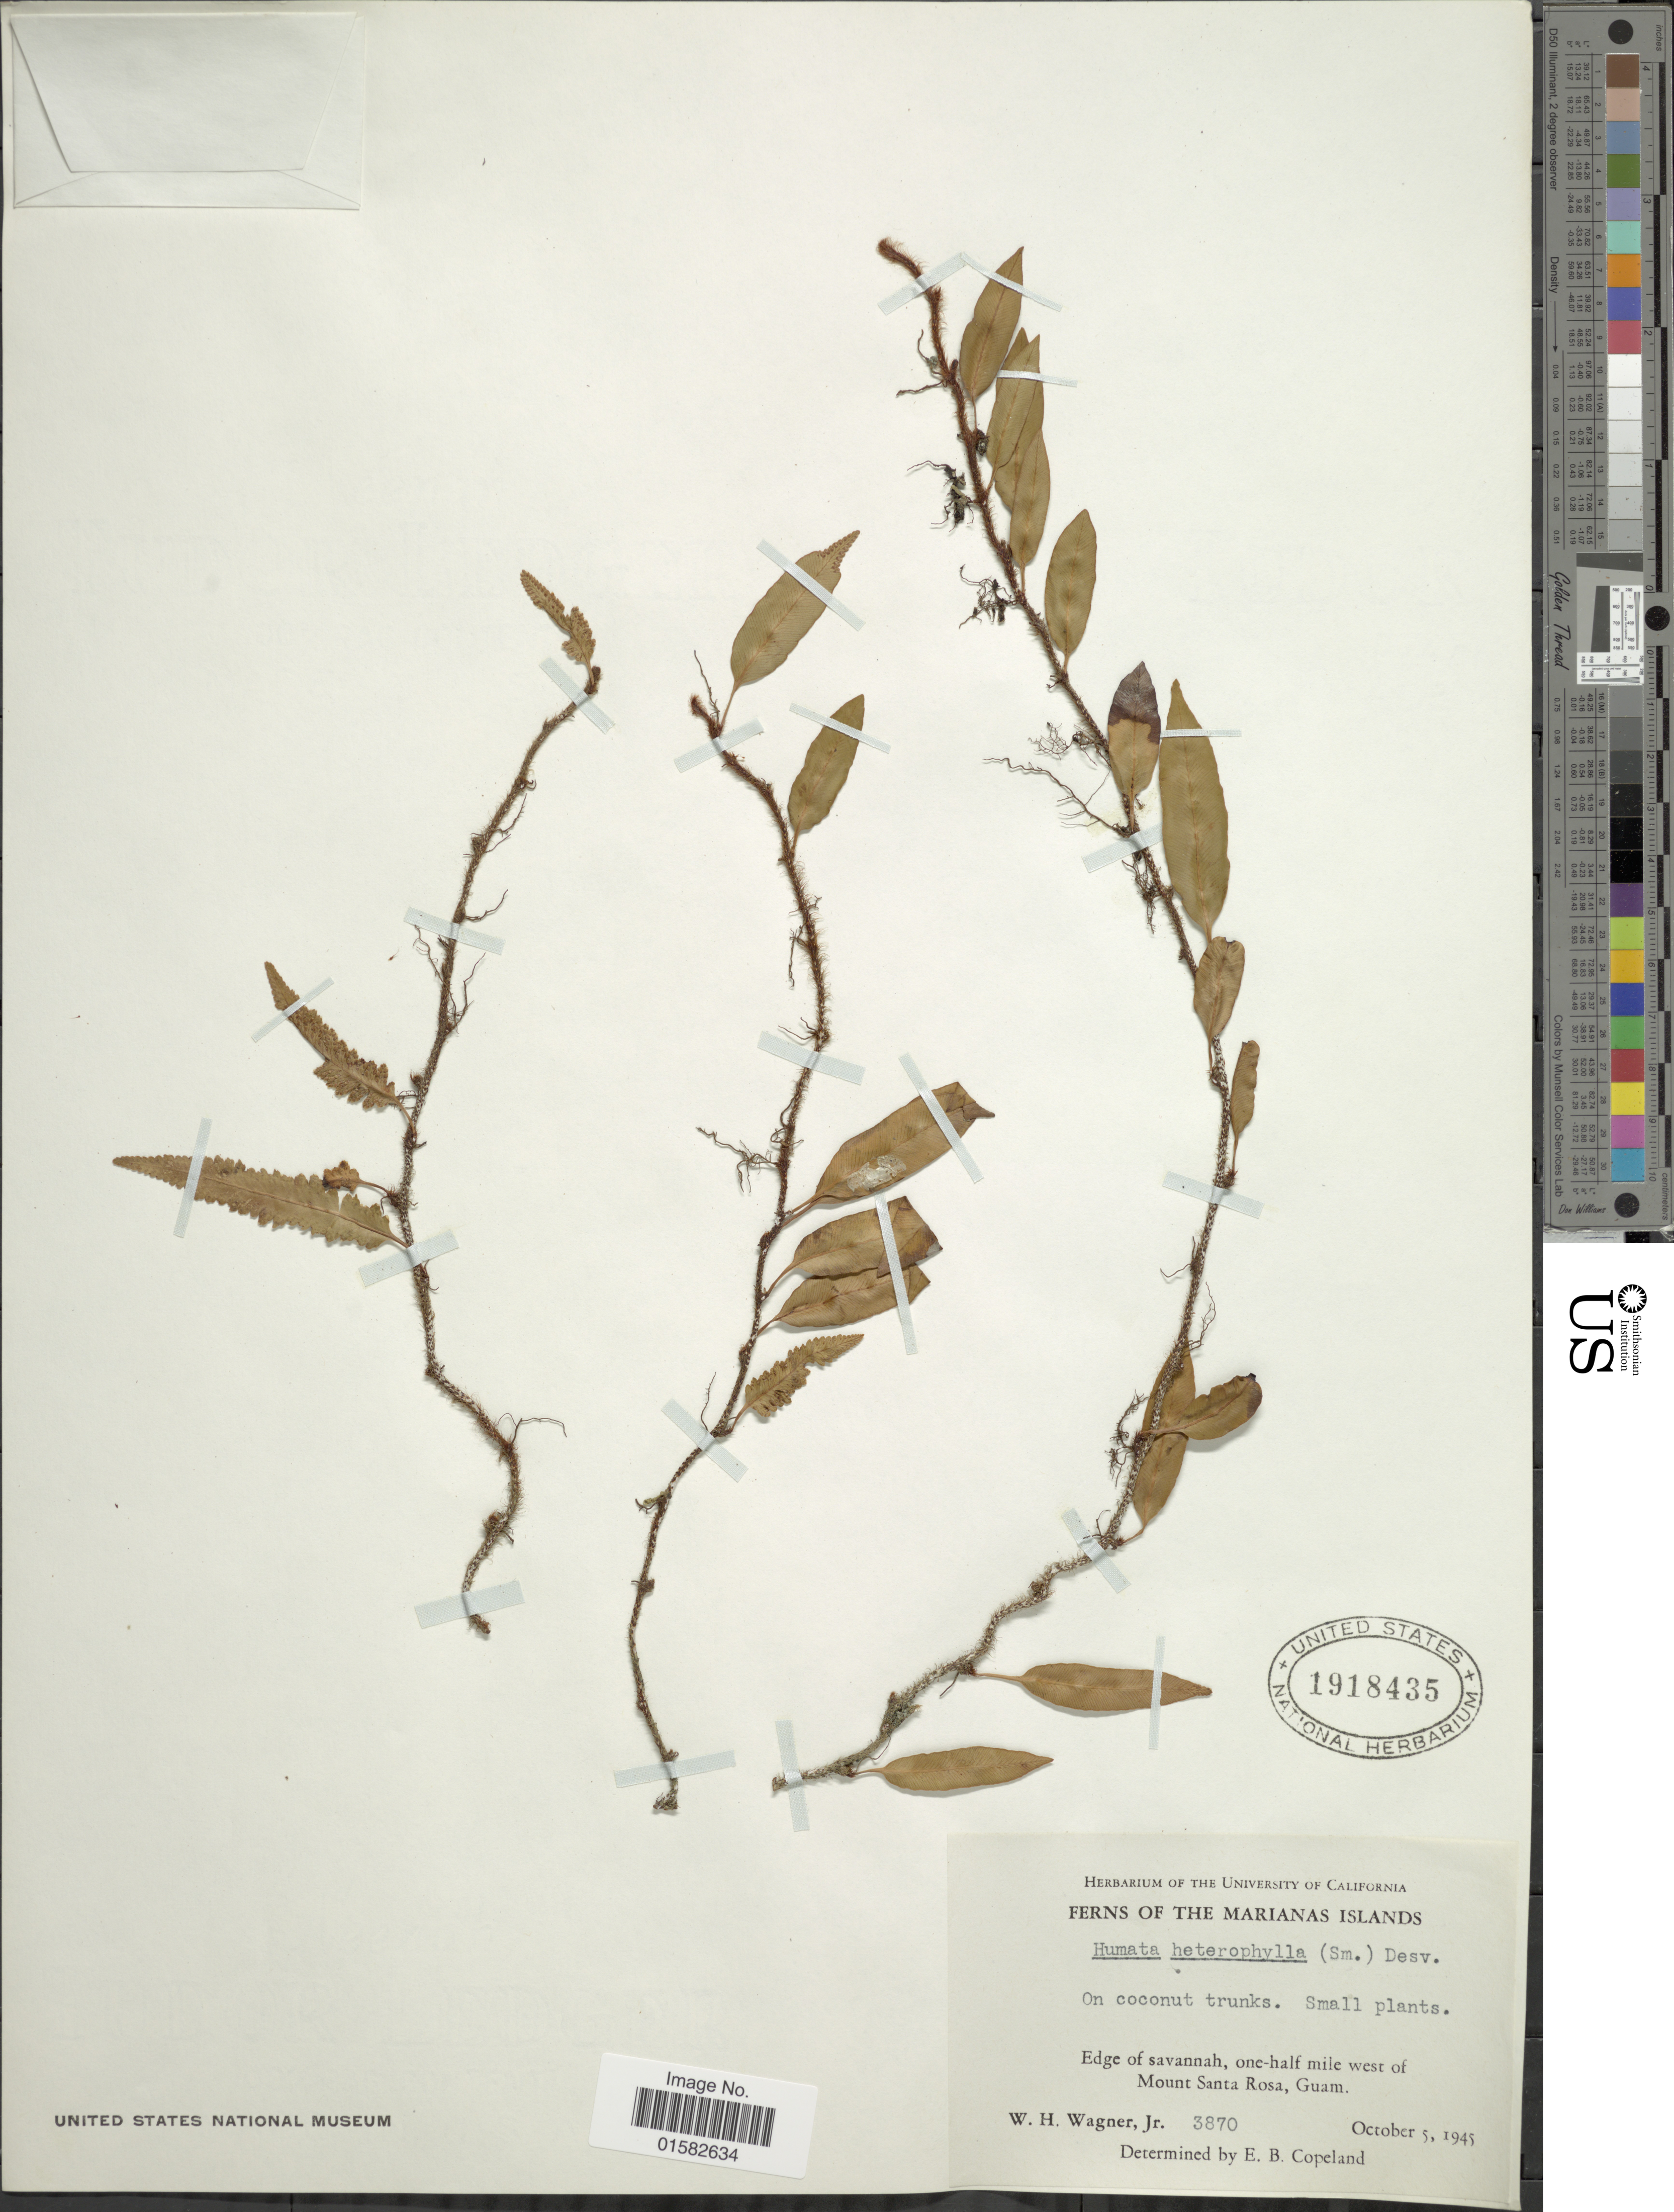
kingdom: Plantae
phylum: Tracheophyta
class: Polypodiopsida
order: Polypodiales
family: Davalliaceae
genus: Humata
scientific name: Humata heterophylla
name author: (Sm.) Desv.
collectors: W. H. Wagner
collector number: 3870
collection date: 1945-10-05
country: Guam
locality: The Marians Island, on coconut trunks, Edge of savannah, one-half mile west of Mount Santa Rosa, Guam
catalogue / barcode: US 1918435